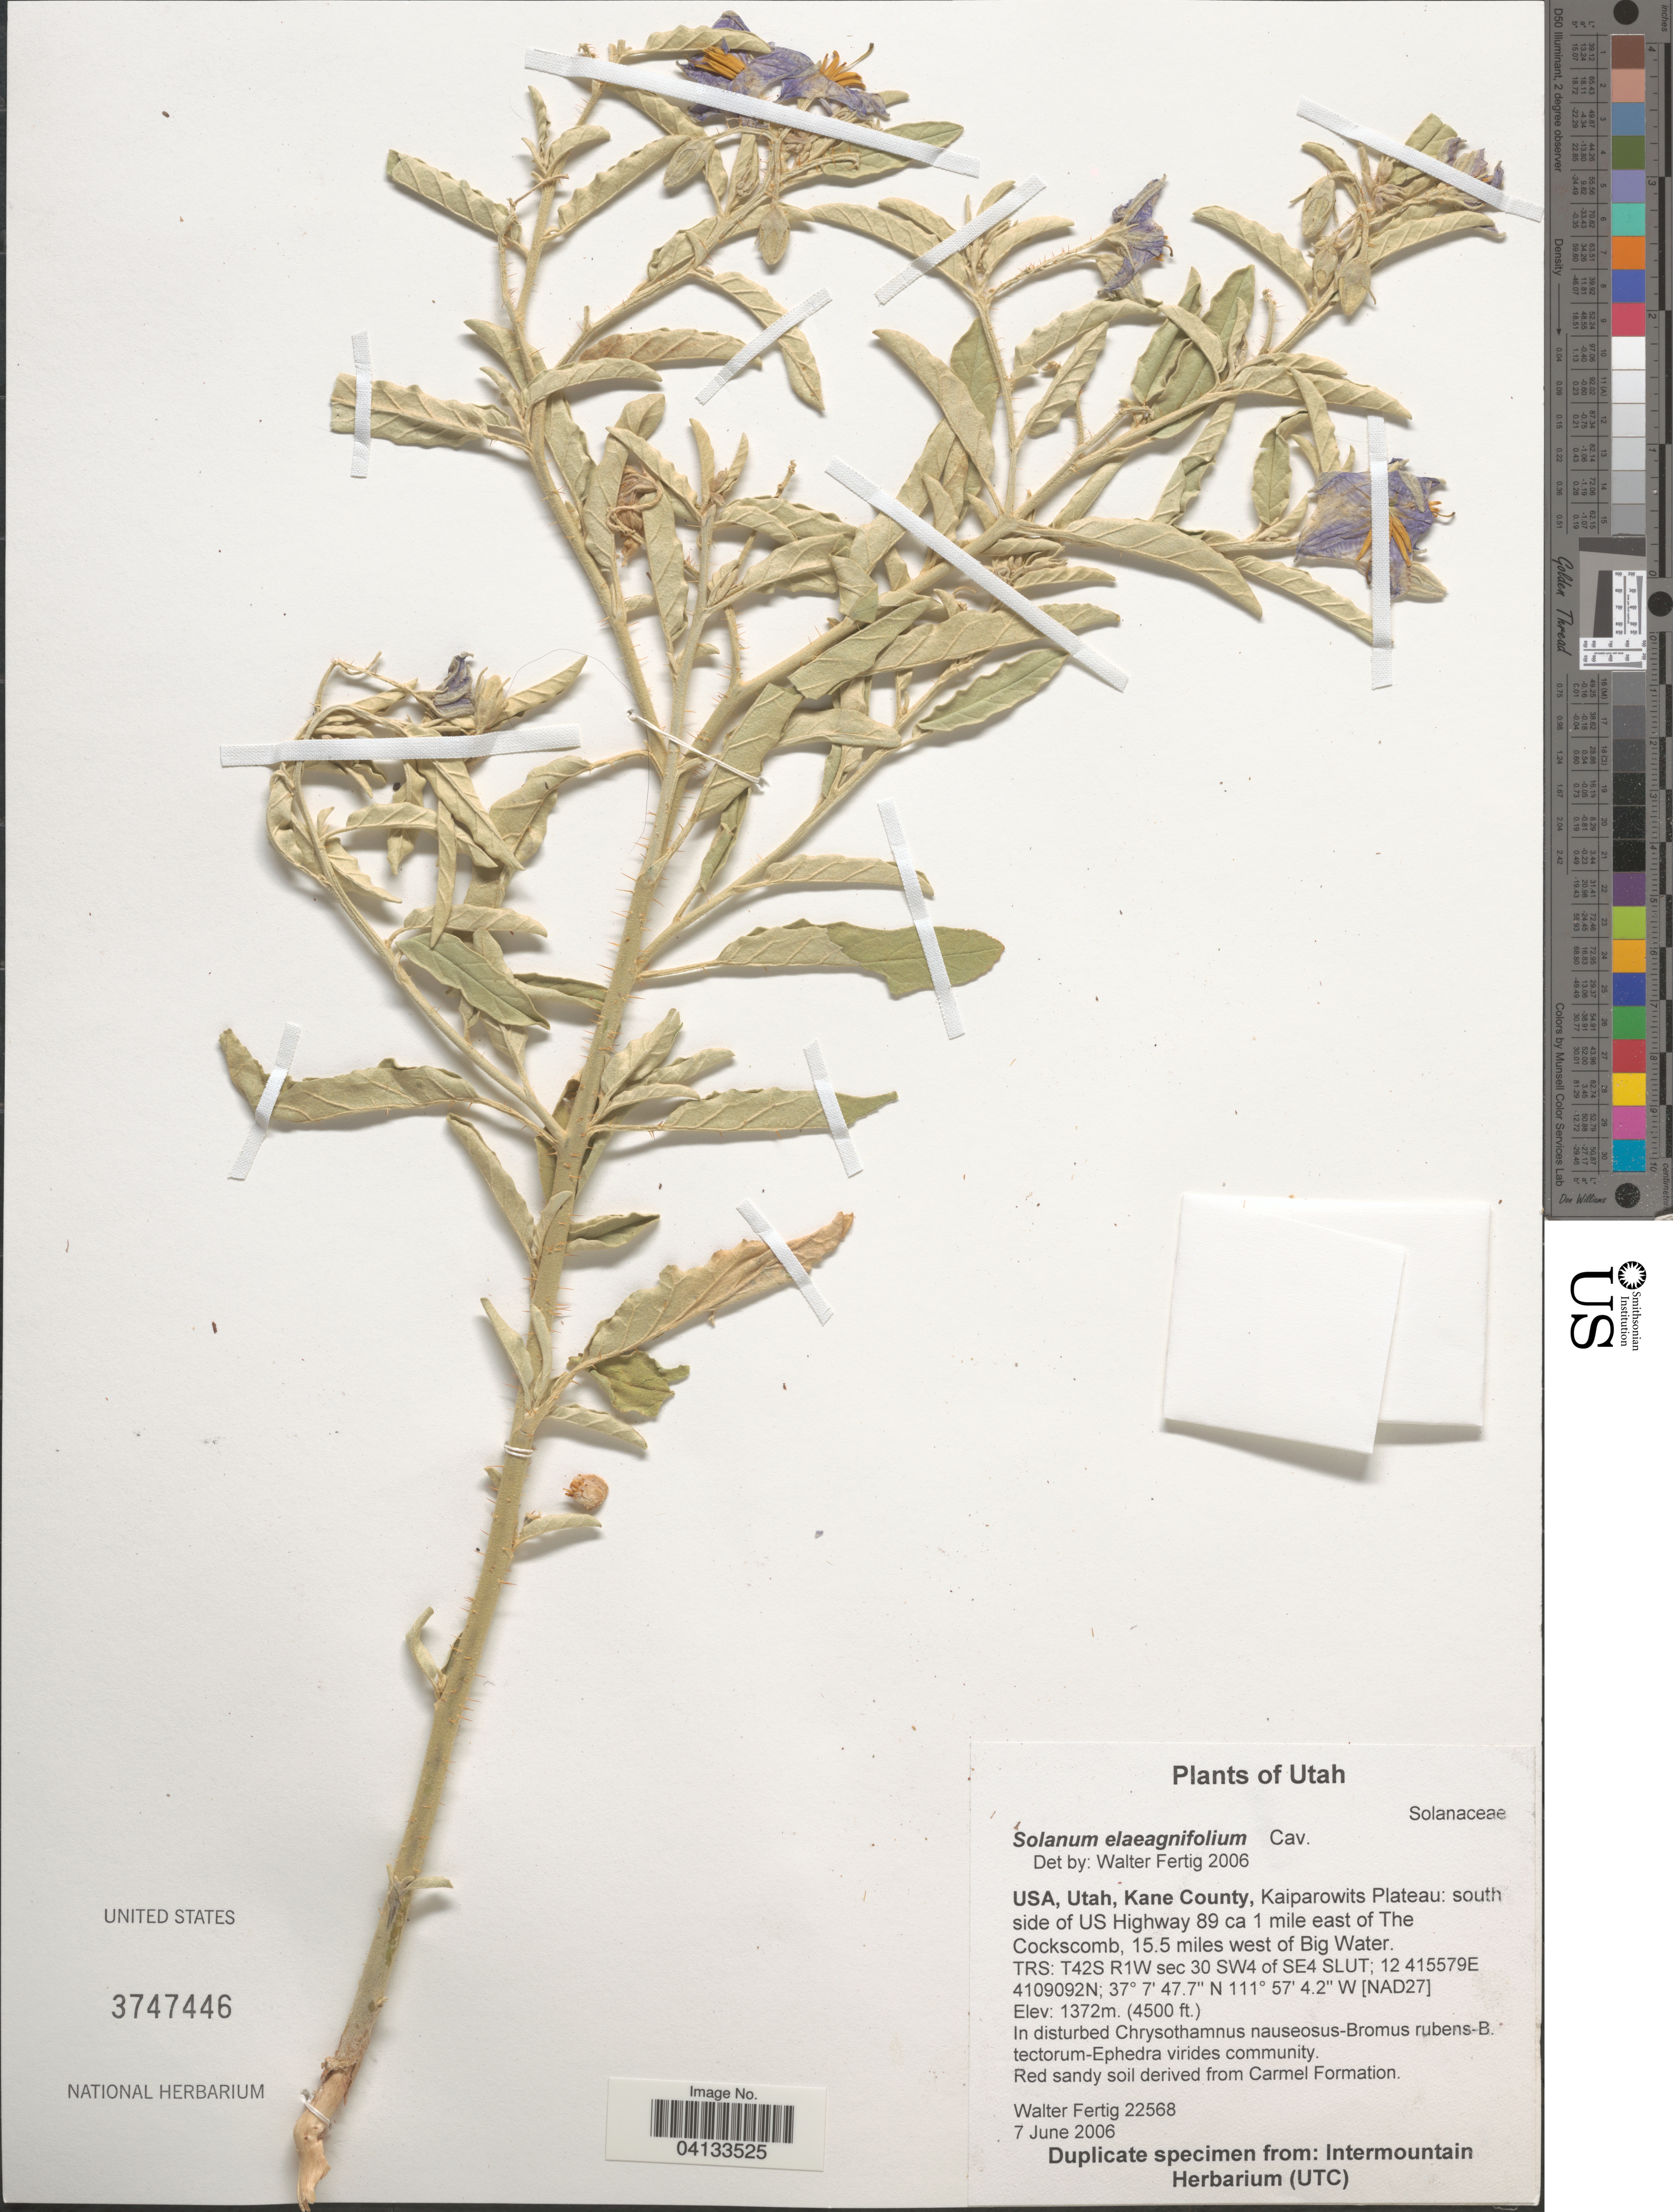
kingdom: Plantae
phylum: Tracheophyta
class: Magnoliopsida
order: Solanales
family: Solanaceae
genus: Solanum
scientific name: Solanum elaeagnifolium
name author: Cav.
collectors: W. Fertig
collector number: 22568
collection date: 2006-06-07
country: United States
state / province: Utah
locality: Kane County, Kaiparowits Plateau: south side of US Highway 89 ca 1 mile east of The Cockscomb, 15.5 miles west of Big Water. TRS: T42S R1W sec 30 SW4 of SE4 SLUT; 12 415579E 4109092N. [NAD27].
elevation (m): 1372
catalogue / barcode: US 3747446